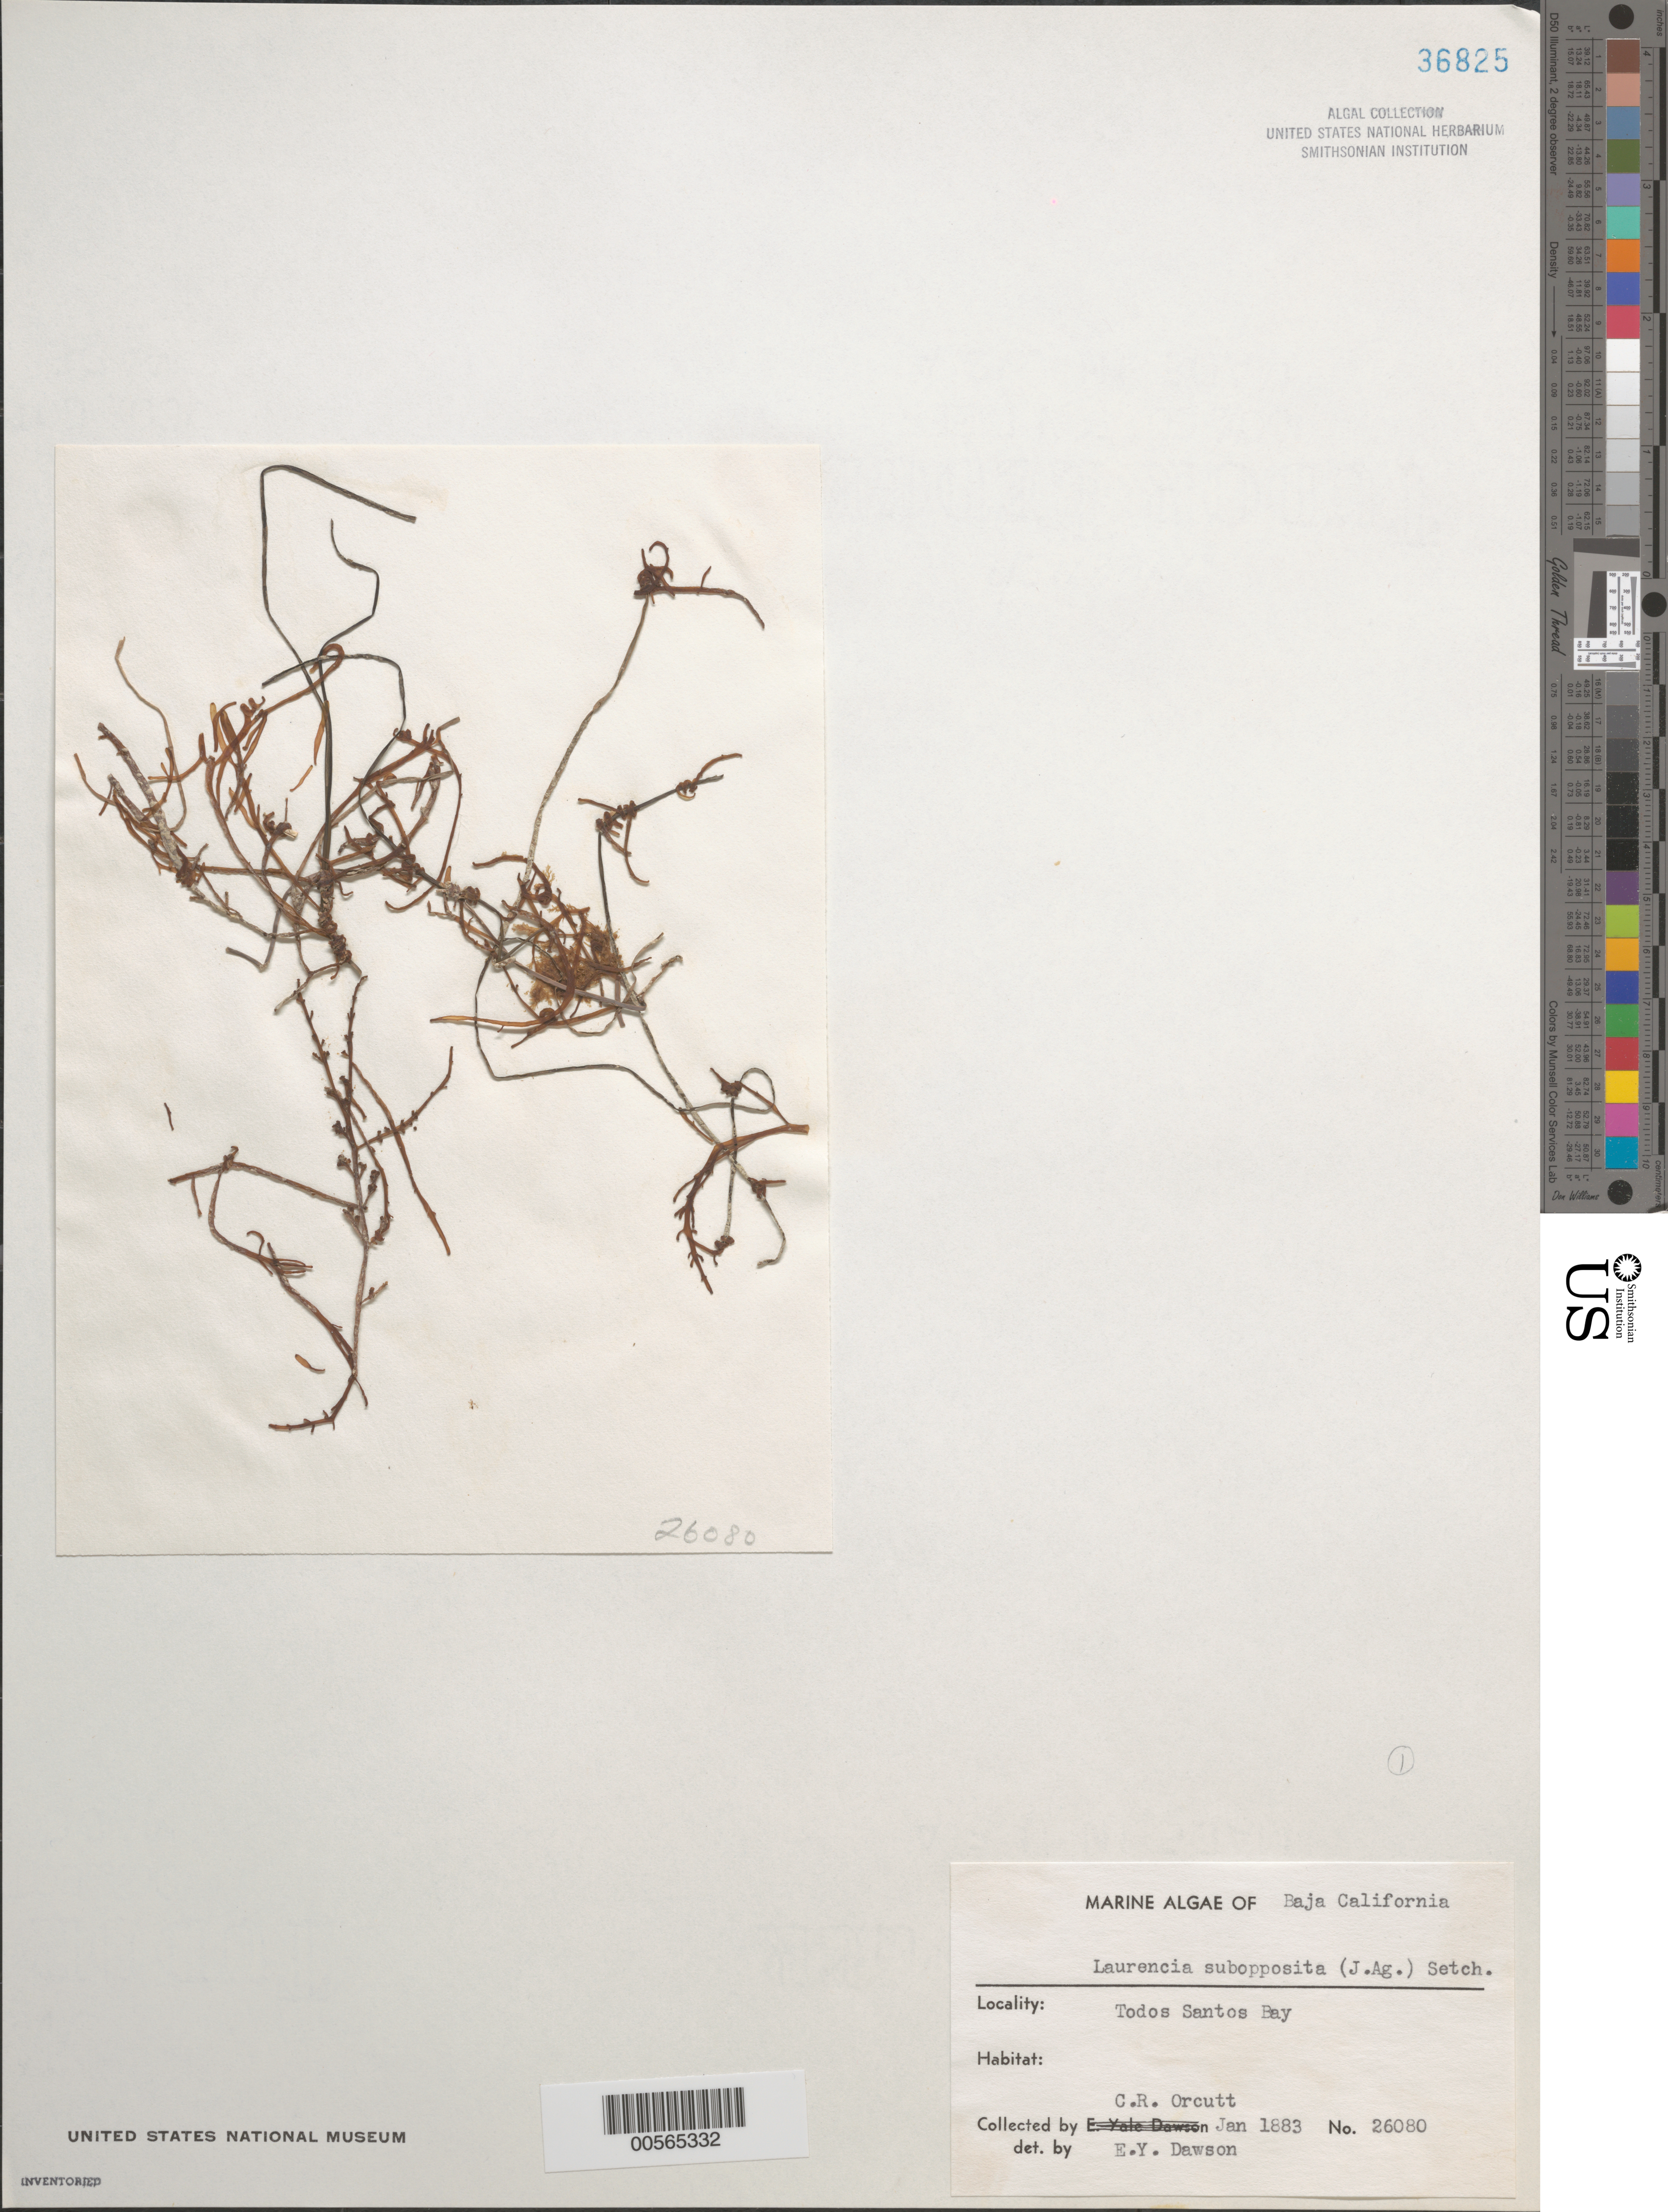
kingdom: Plantae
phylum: Rhodophyta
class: Florideophyceae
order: Ceramiales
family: Rhodomelaceae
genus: Laurencia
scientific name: Laurencia subopposita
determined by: Dawson, E. Y.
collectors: C. R. Orcutt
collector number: EYD 26080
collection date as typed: Jan 1883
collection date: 1883-01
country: Mexico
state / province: Baja California Sur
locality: Bahia de Todos Santos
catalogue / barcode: US 36825